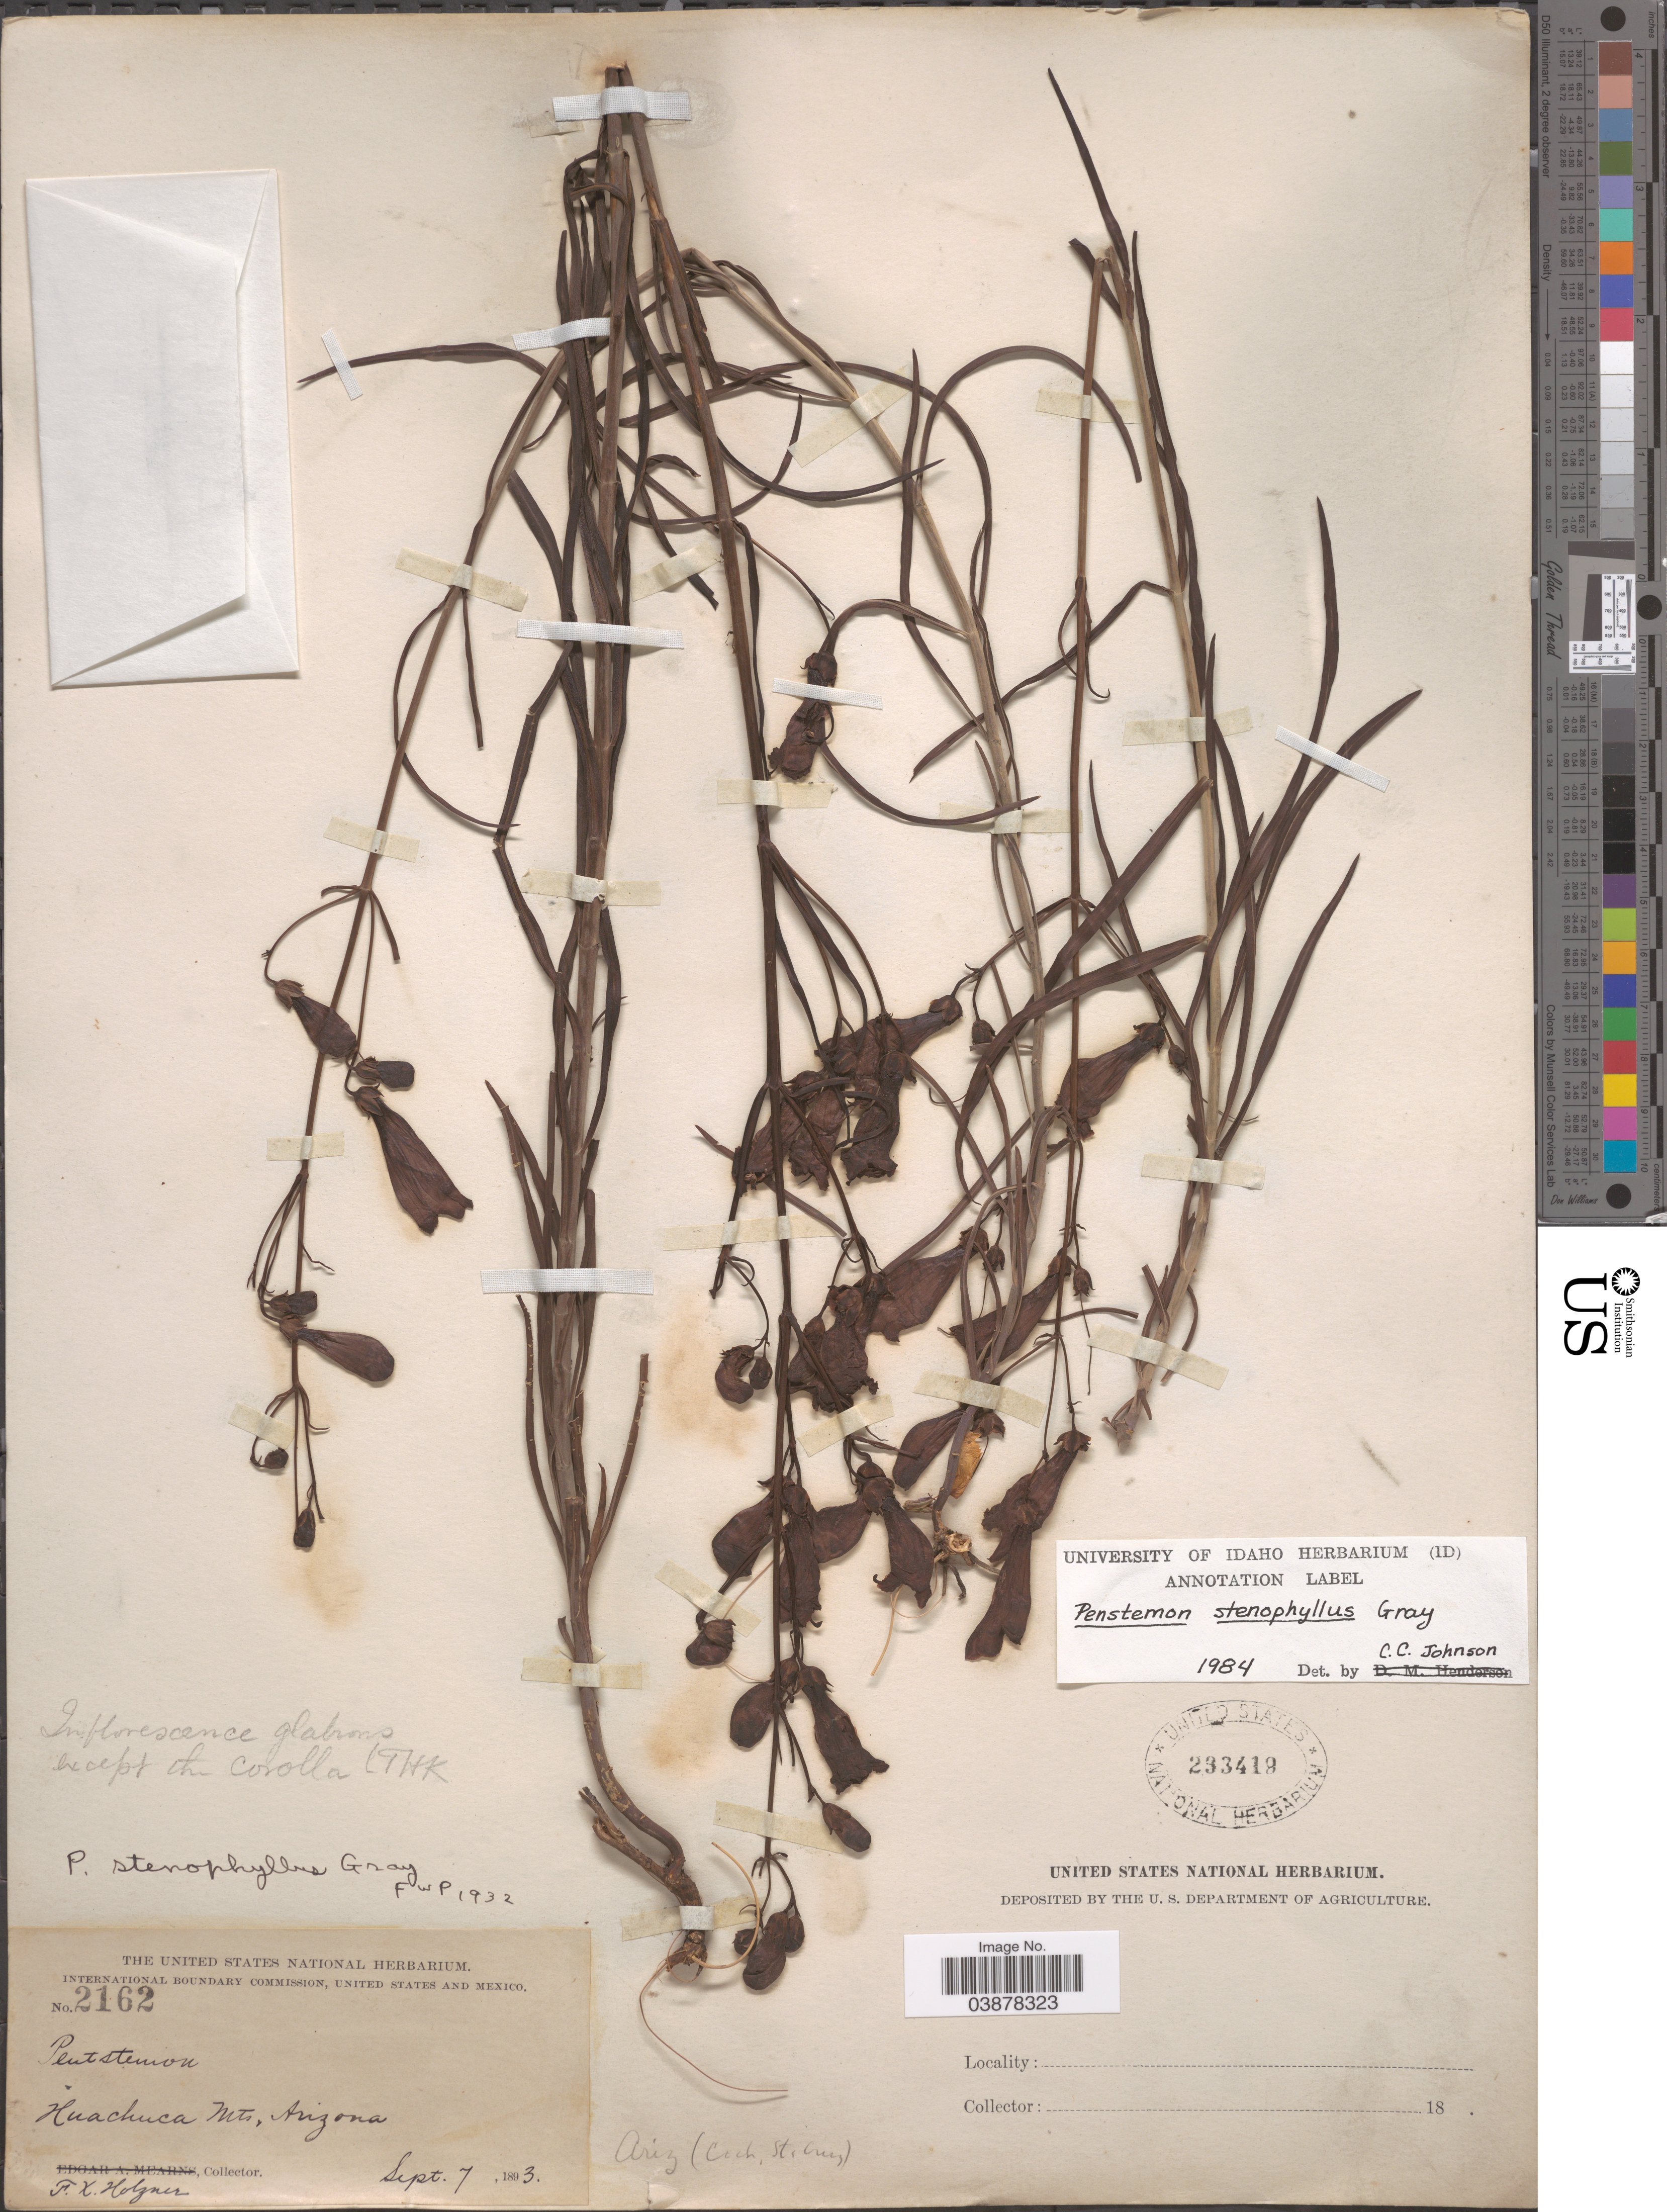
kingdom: Plantae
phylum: Tracheophyta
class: Magnoliopsida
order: Lamiales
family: Plantaginaceae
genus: Penstemon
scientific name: Penstemon stenophyllus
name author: A. Gray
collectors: F. X. Holzner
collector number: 2162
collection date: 1893-09-07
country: United States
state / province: Arizona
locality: Huachuca Mts.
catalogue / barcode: US 233419